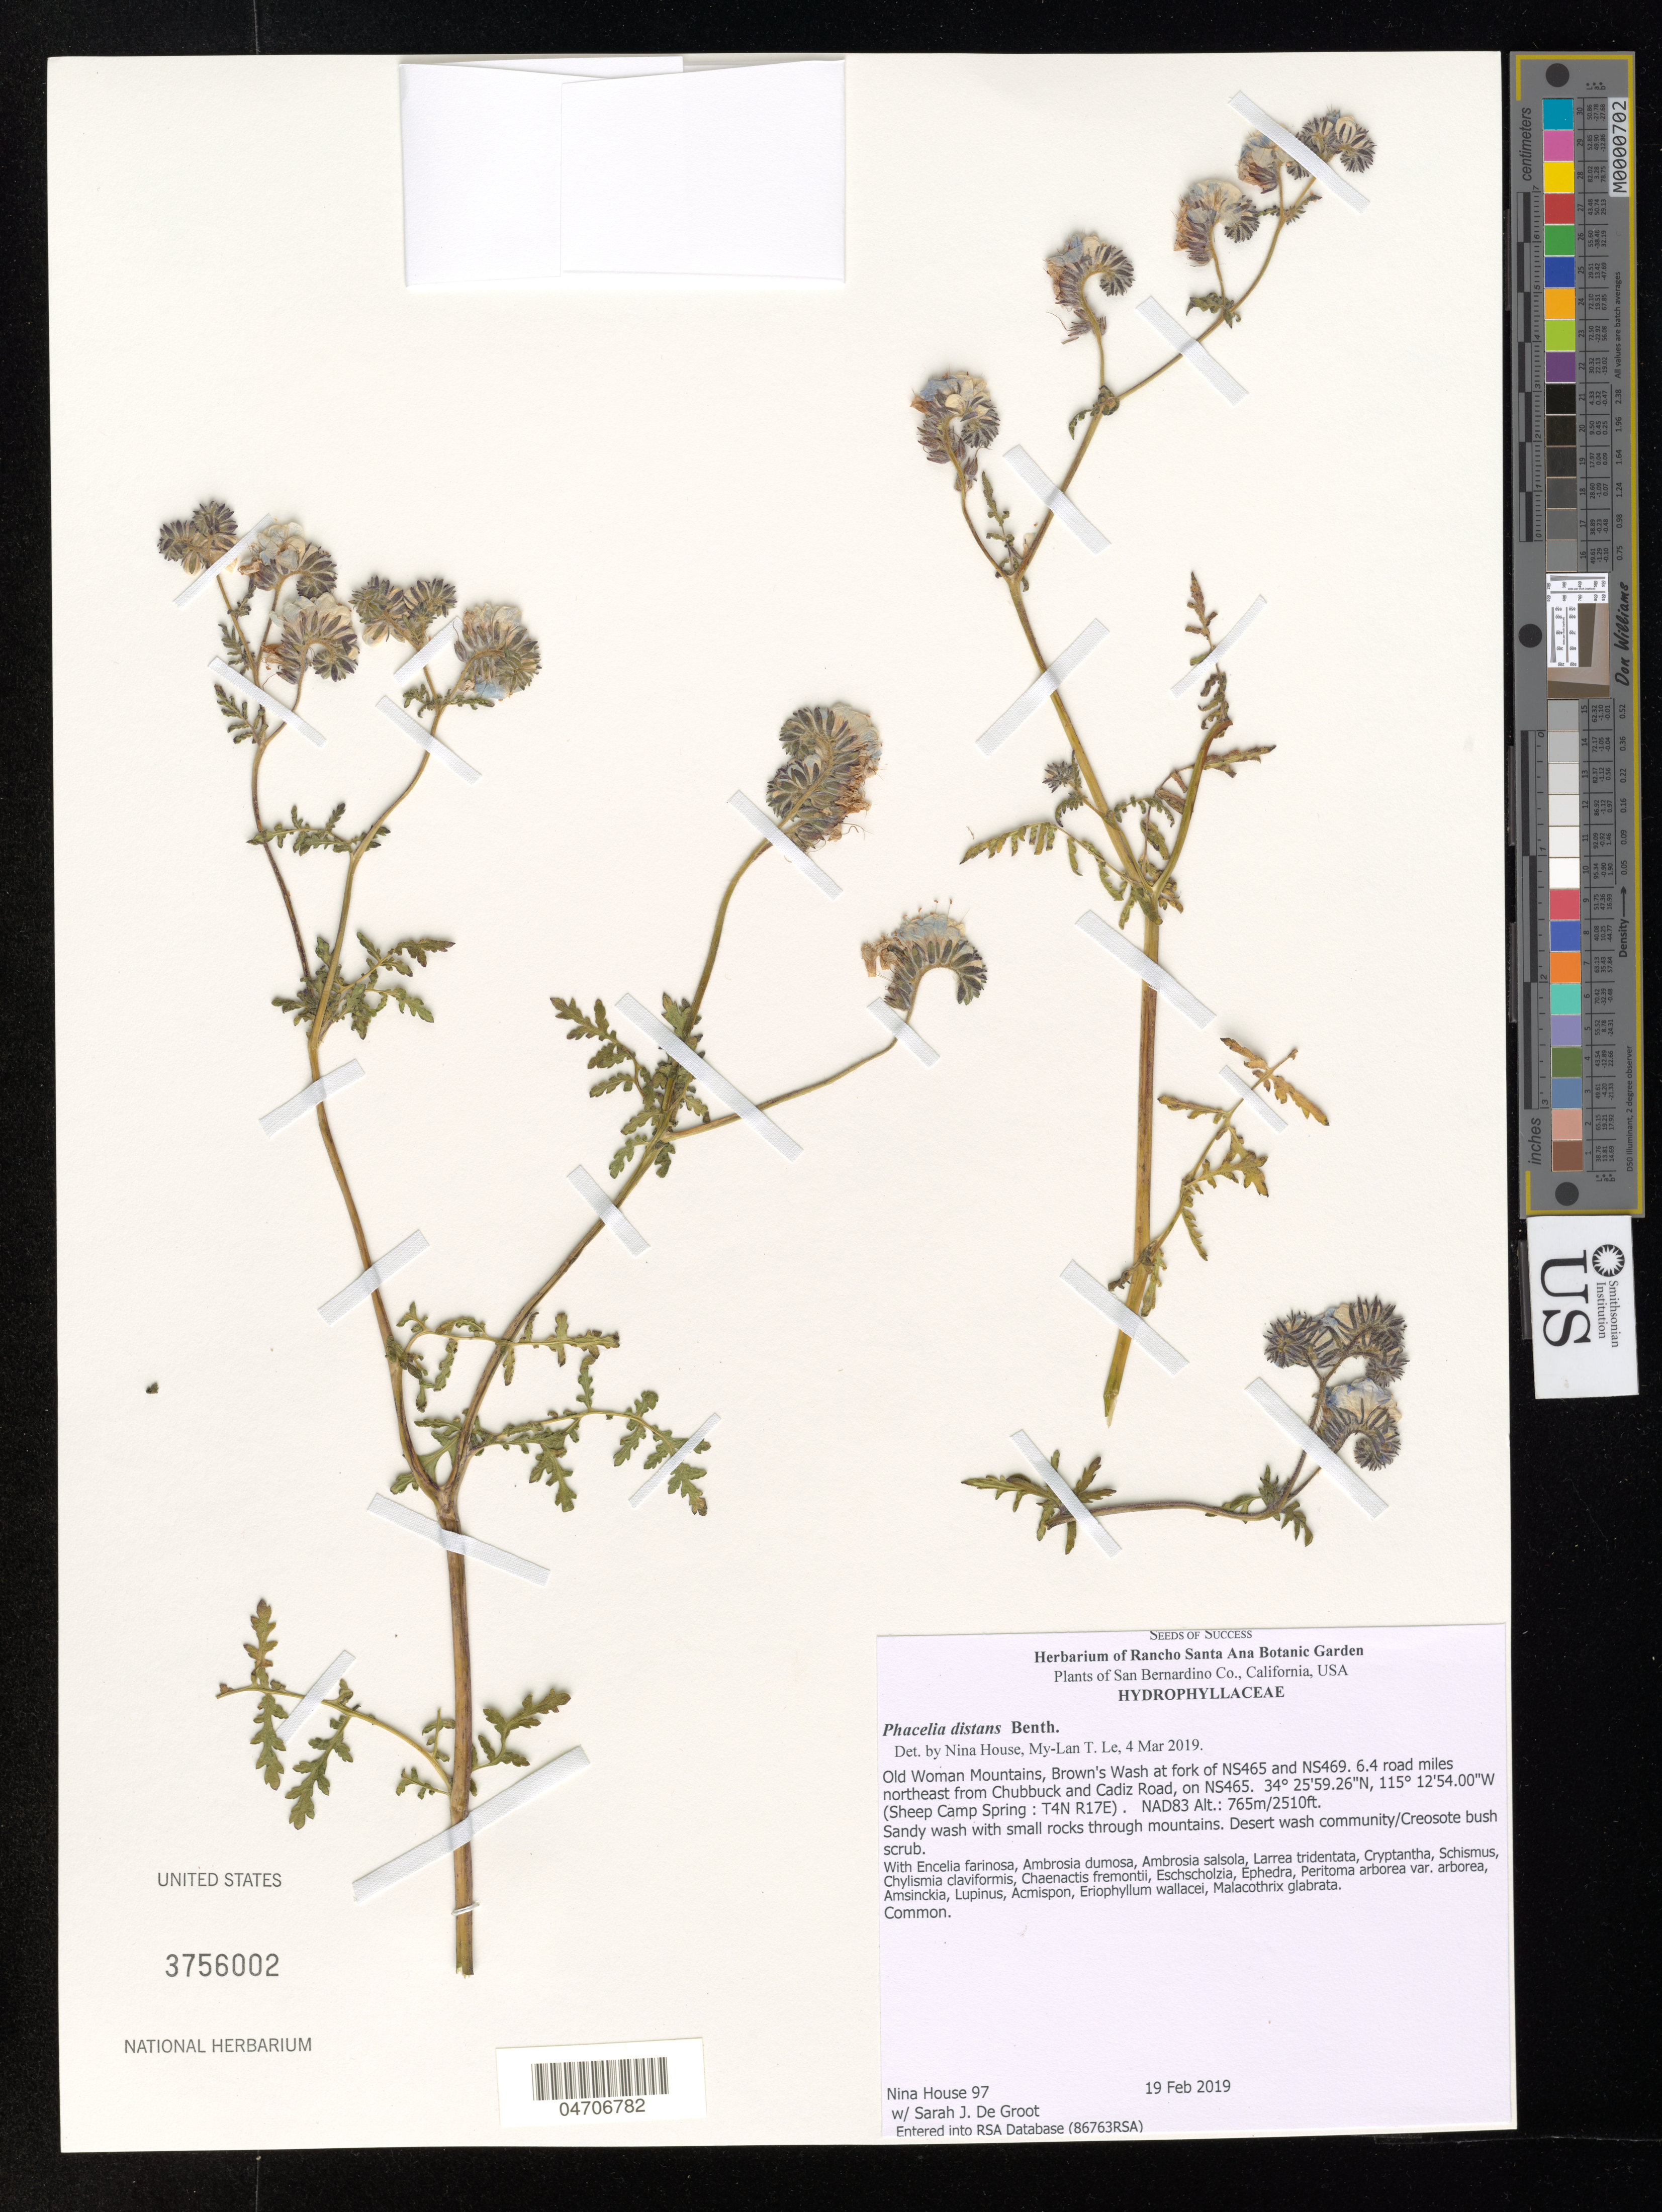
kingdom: Plantae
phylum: Tracheophyta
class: Magnoliopsida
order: Boraginales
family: Hydrophyllaceae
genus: Phacelia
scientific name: Phacelia distans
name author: Benth.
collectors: N. House & S. De Groot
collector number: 97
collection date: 2019-02-19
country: United States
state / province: California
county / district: San Bernardino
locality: San Bernardino Co. Old Woman Mountains, Brown's Wash at fork of NS465 and NS469. 6.4 road miles northeast from Chubbuck and Cadiz Road, on NS465. (Sheep Camp Spring: T4N R17E).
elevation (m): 765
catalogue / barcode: US 3756002